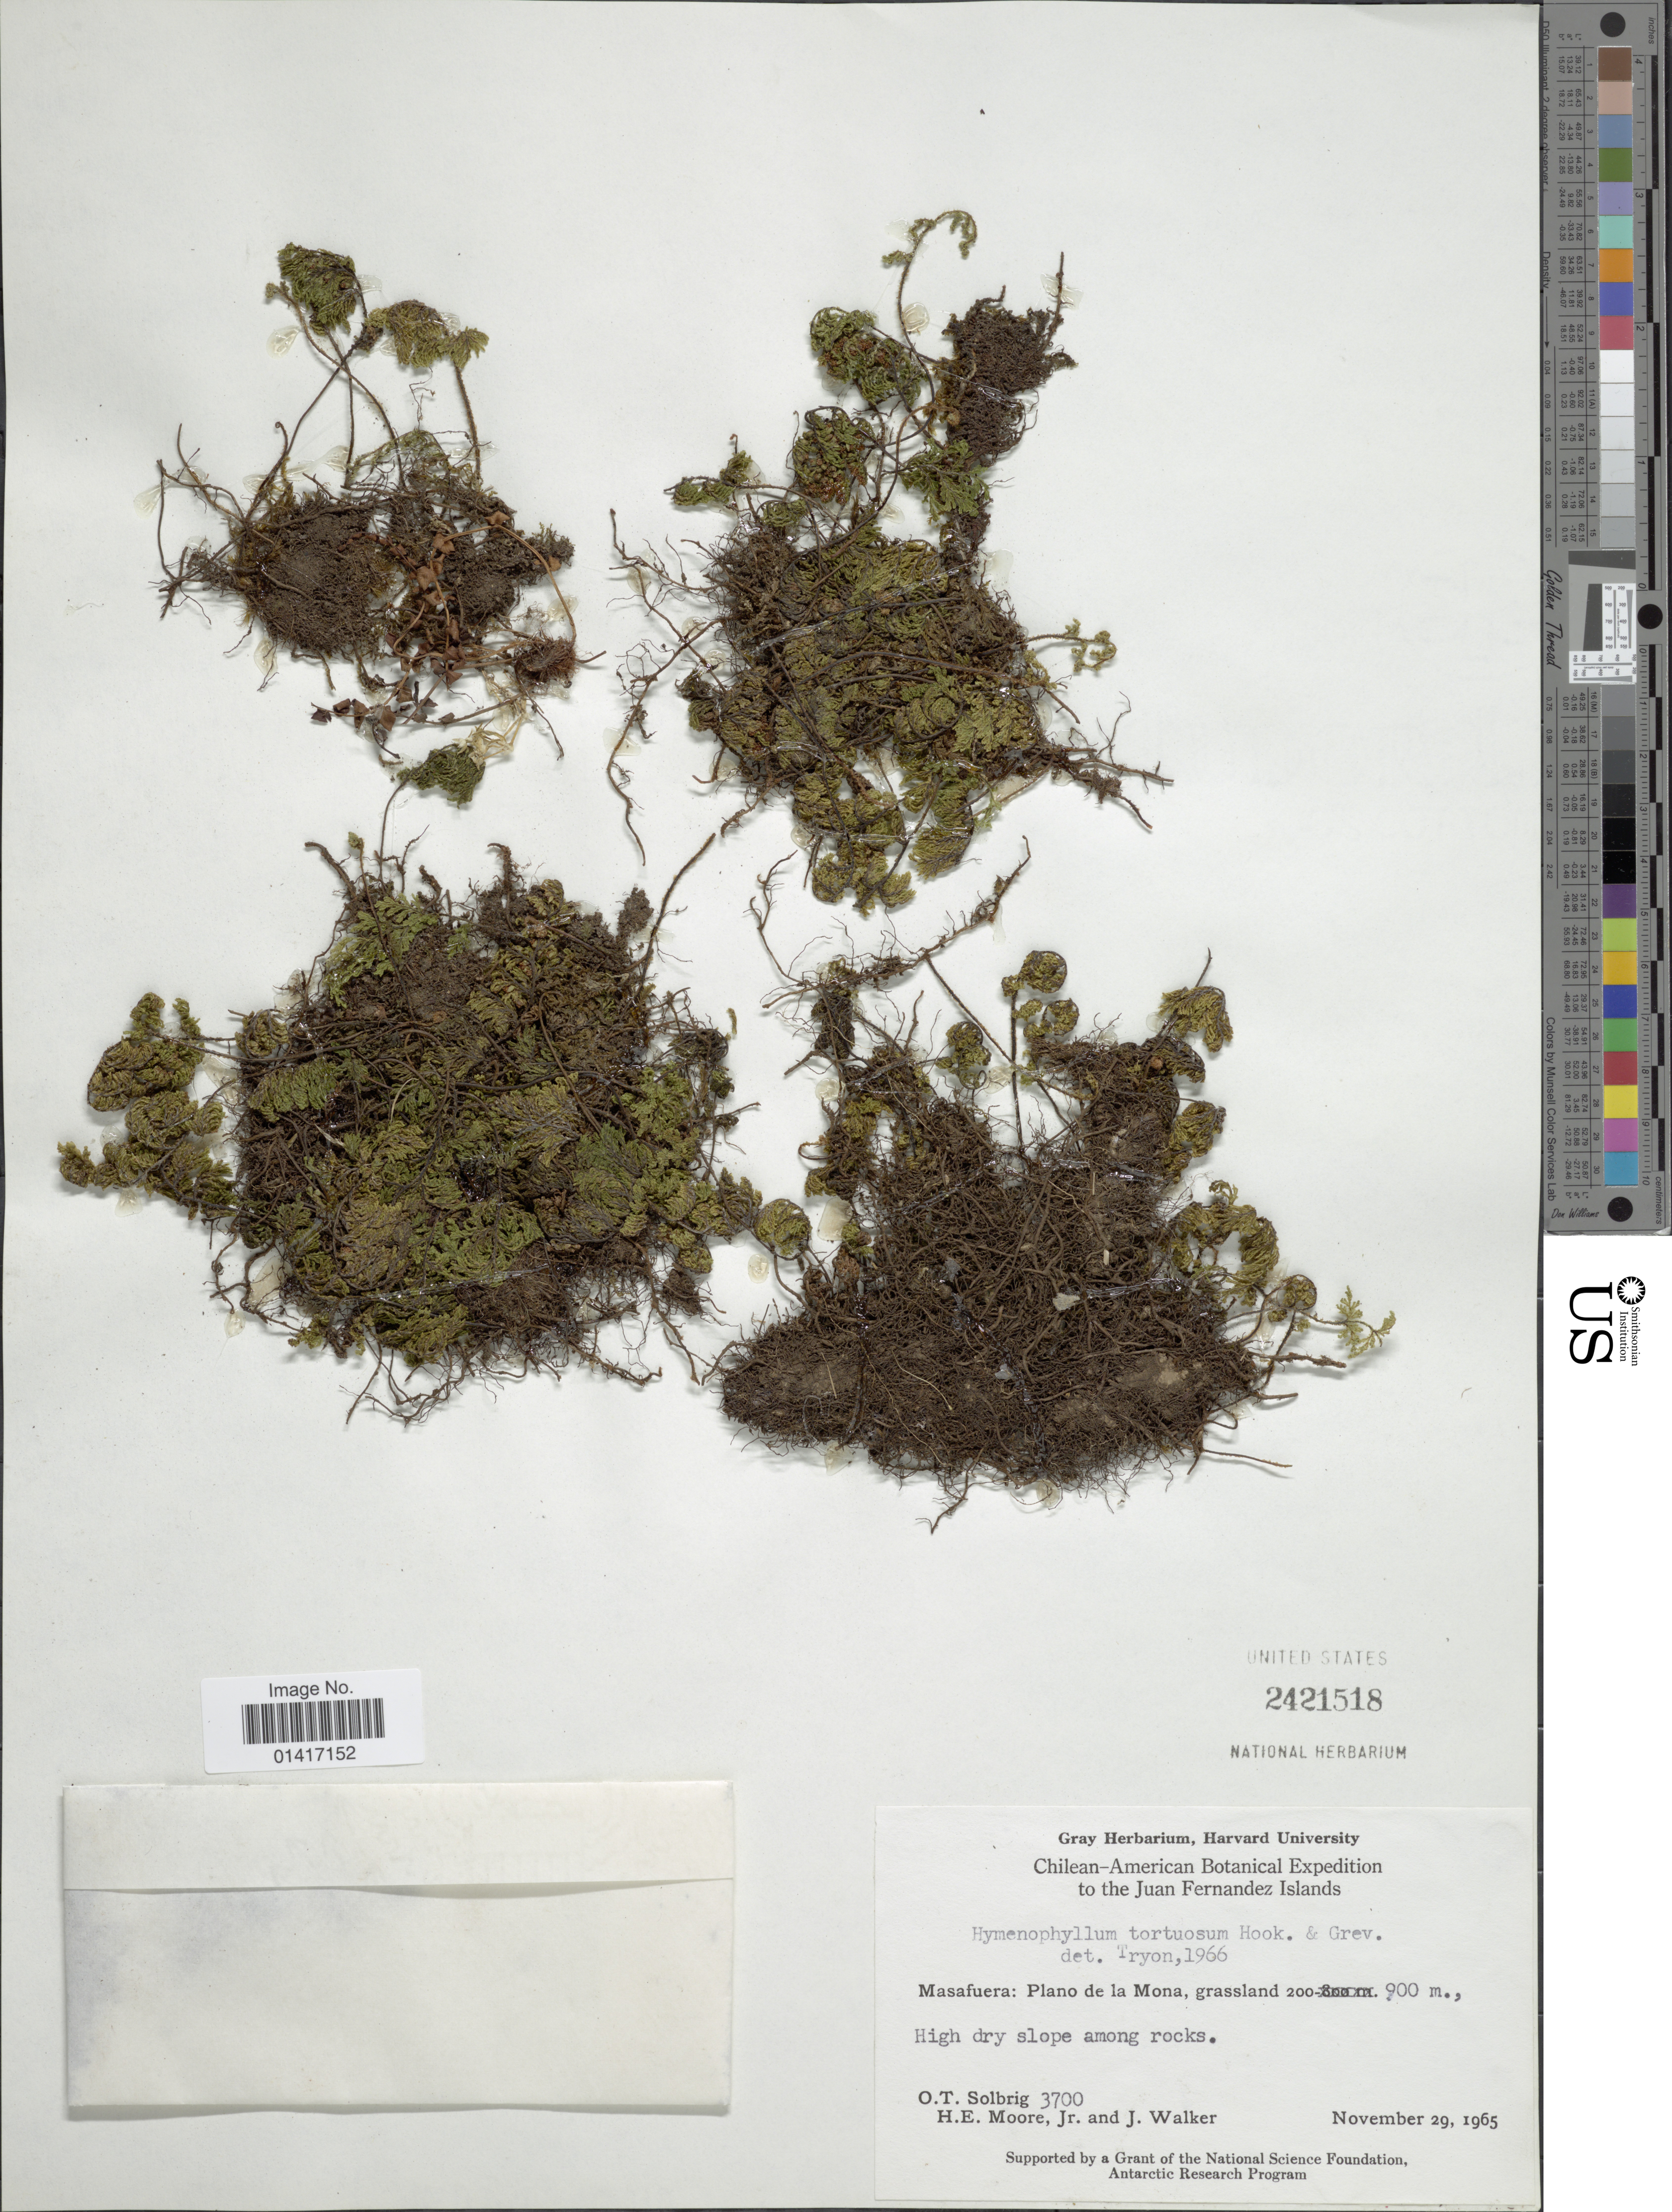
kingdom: Plantae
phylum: Tracheophyta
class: Polypodiopsida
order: Hymenophyllales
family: Hymenophyllaceae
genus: Hymenophyllum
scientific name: Hymenophyllum tortuosum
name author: Hook. & Grev.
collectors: O. T. Solbrig, H. Moore & J. Walker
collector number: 3700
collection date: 1965-11-29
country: Chile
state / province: Valparaíso (V)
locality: Juan Fernandez Islands, Masafuera: Plano de la Mona, grassland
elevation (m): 200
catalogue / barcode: US 2421518